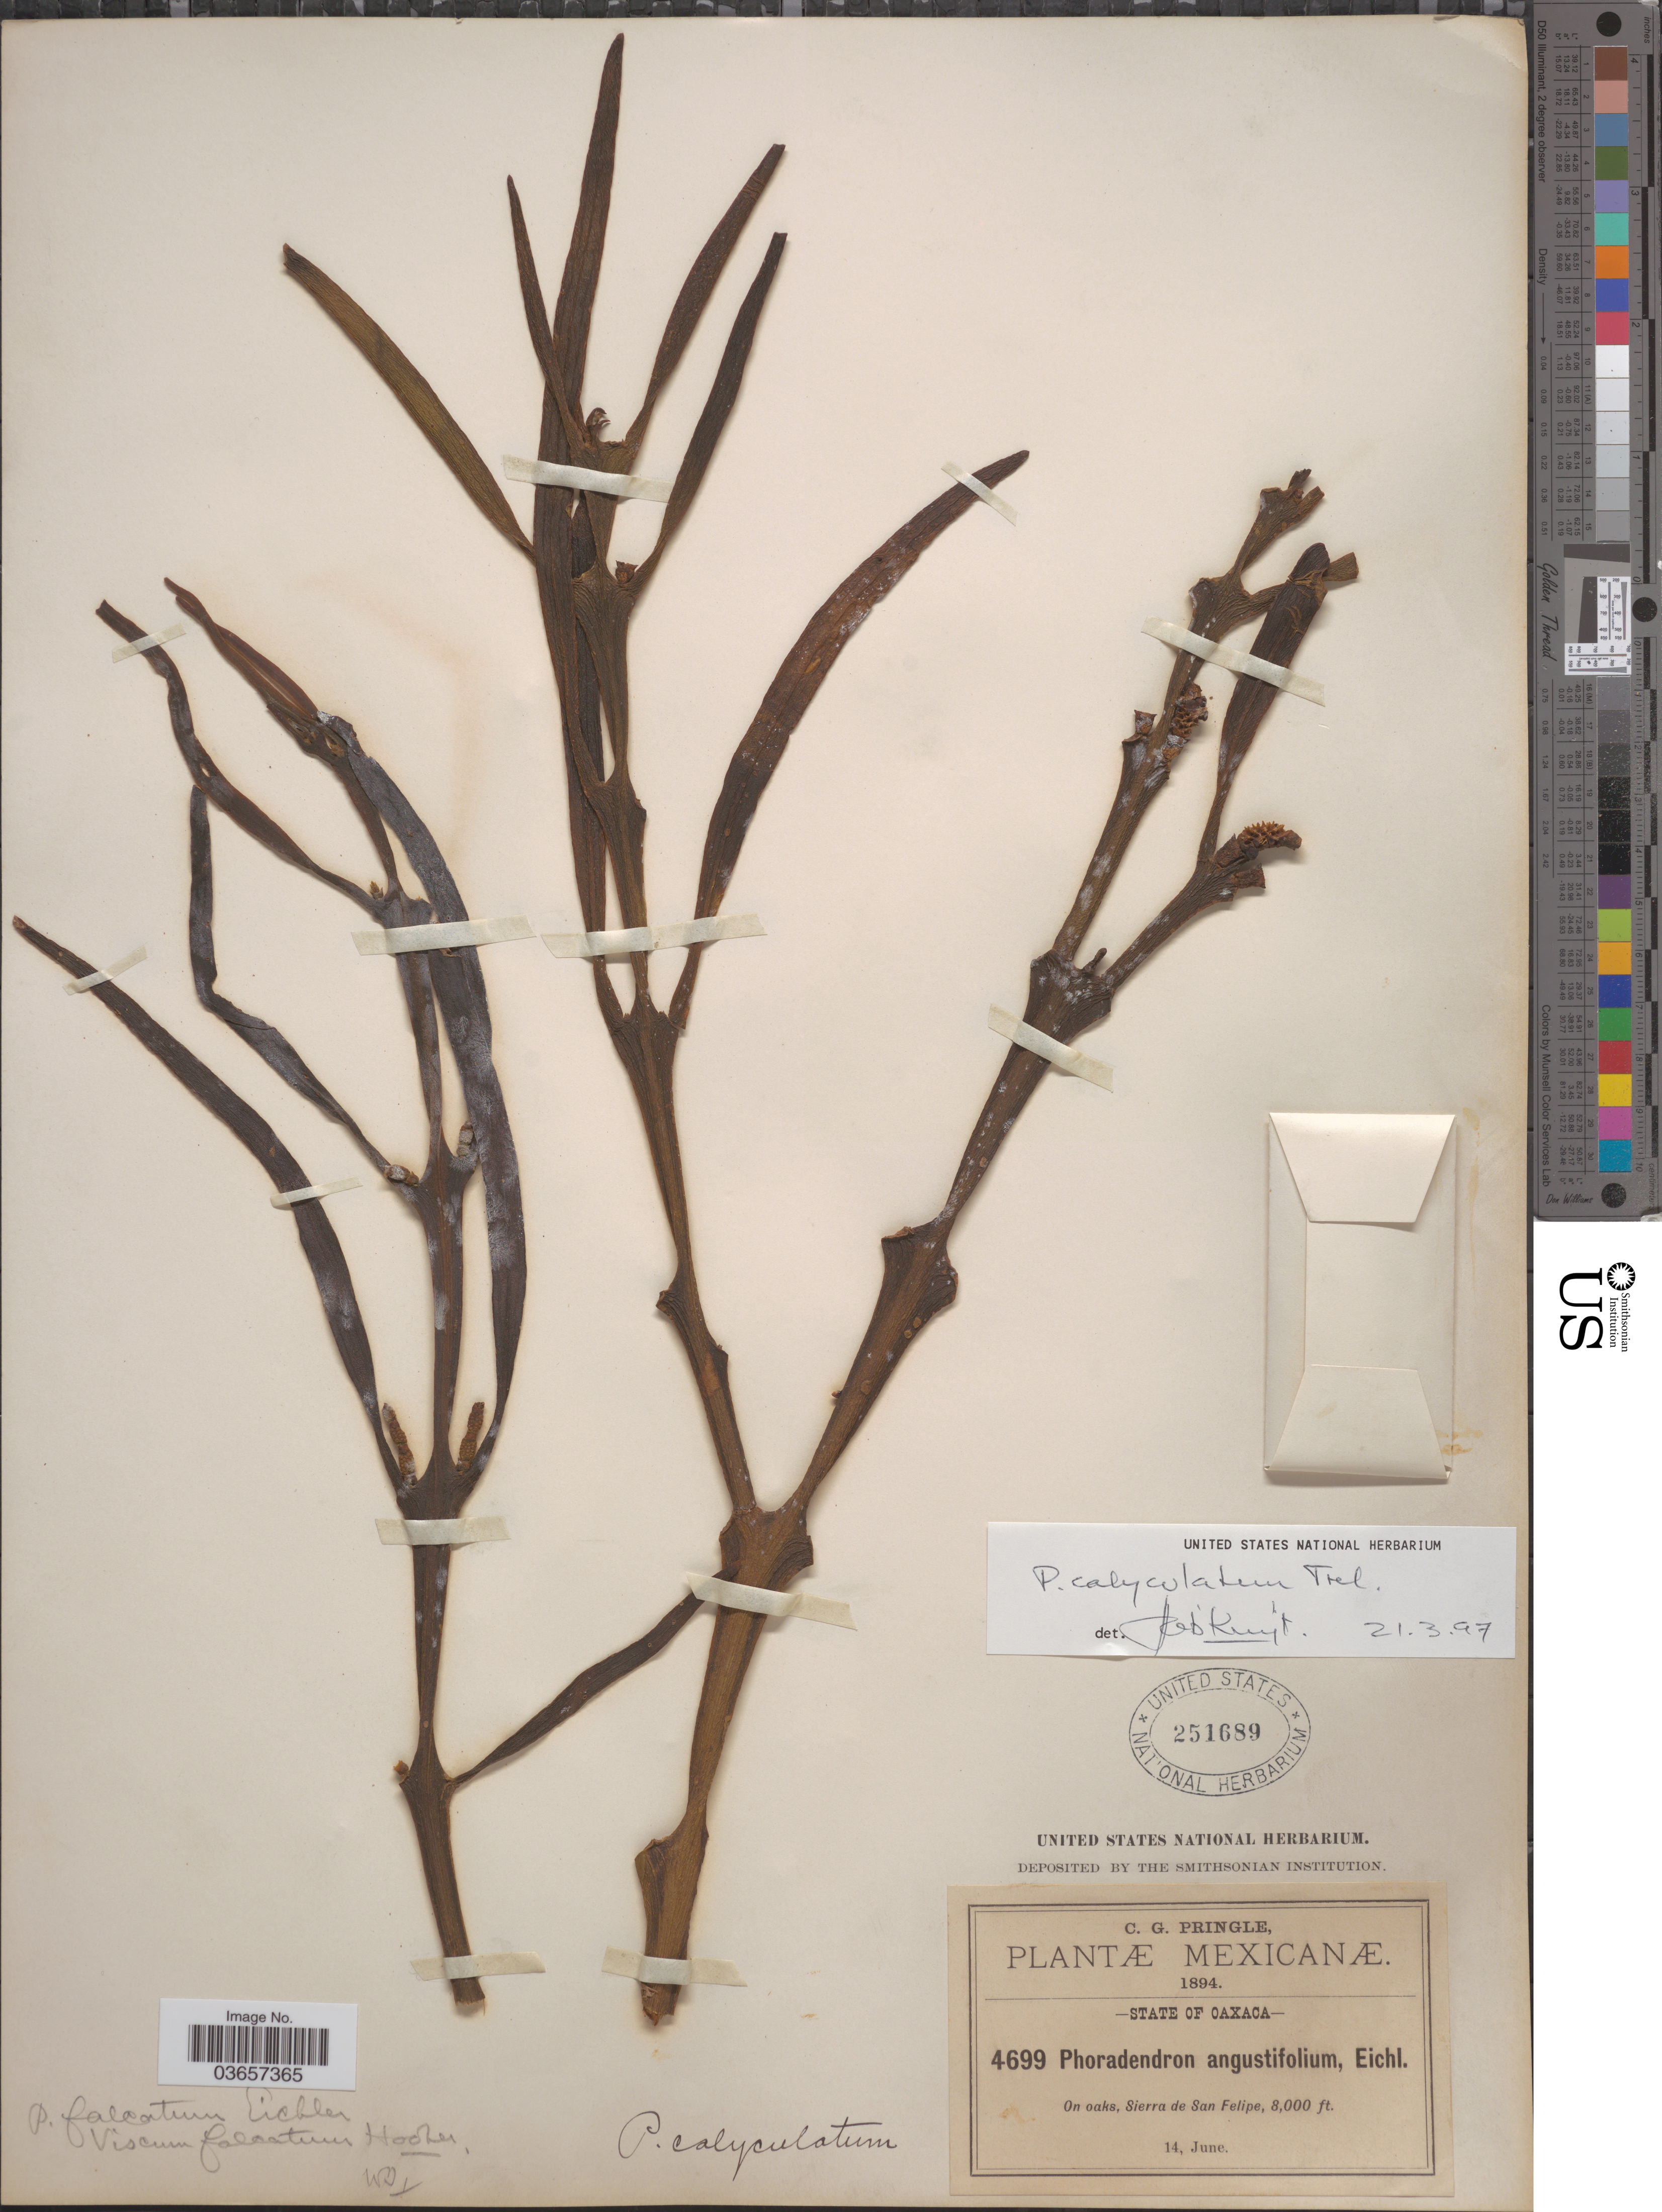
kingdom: Plantae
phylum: Tracheophyta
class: Magnoliopsida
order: Santalales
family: Viscaceae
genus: Phoradendron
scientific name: Phoradendron calyculatum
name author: Trel.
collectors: C. G. Pringle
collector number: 4699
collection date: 1894-06-14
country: Mexico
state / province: Oaxaca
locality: On oaks, Sierra de San Felipe.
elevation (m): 2438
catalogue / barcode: US 251689